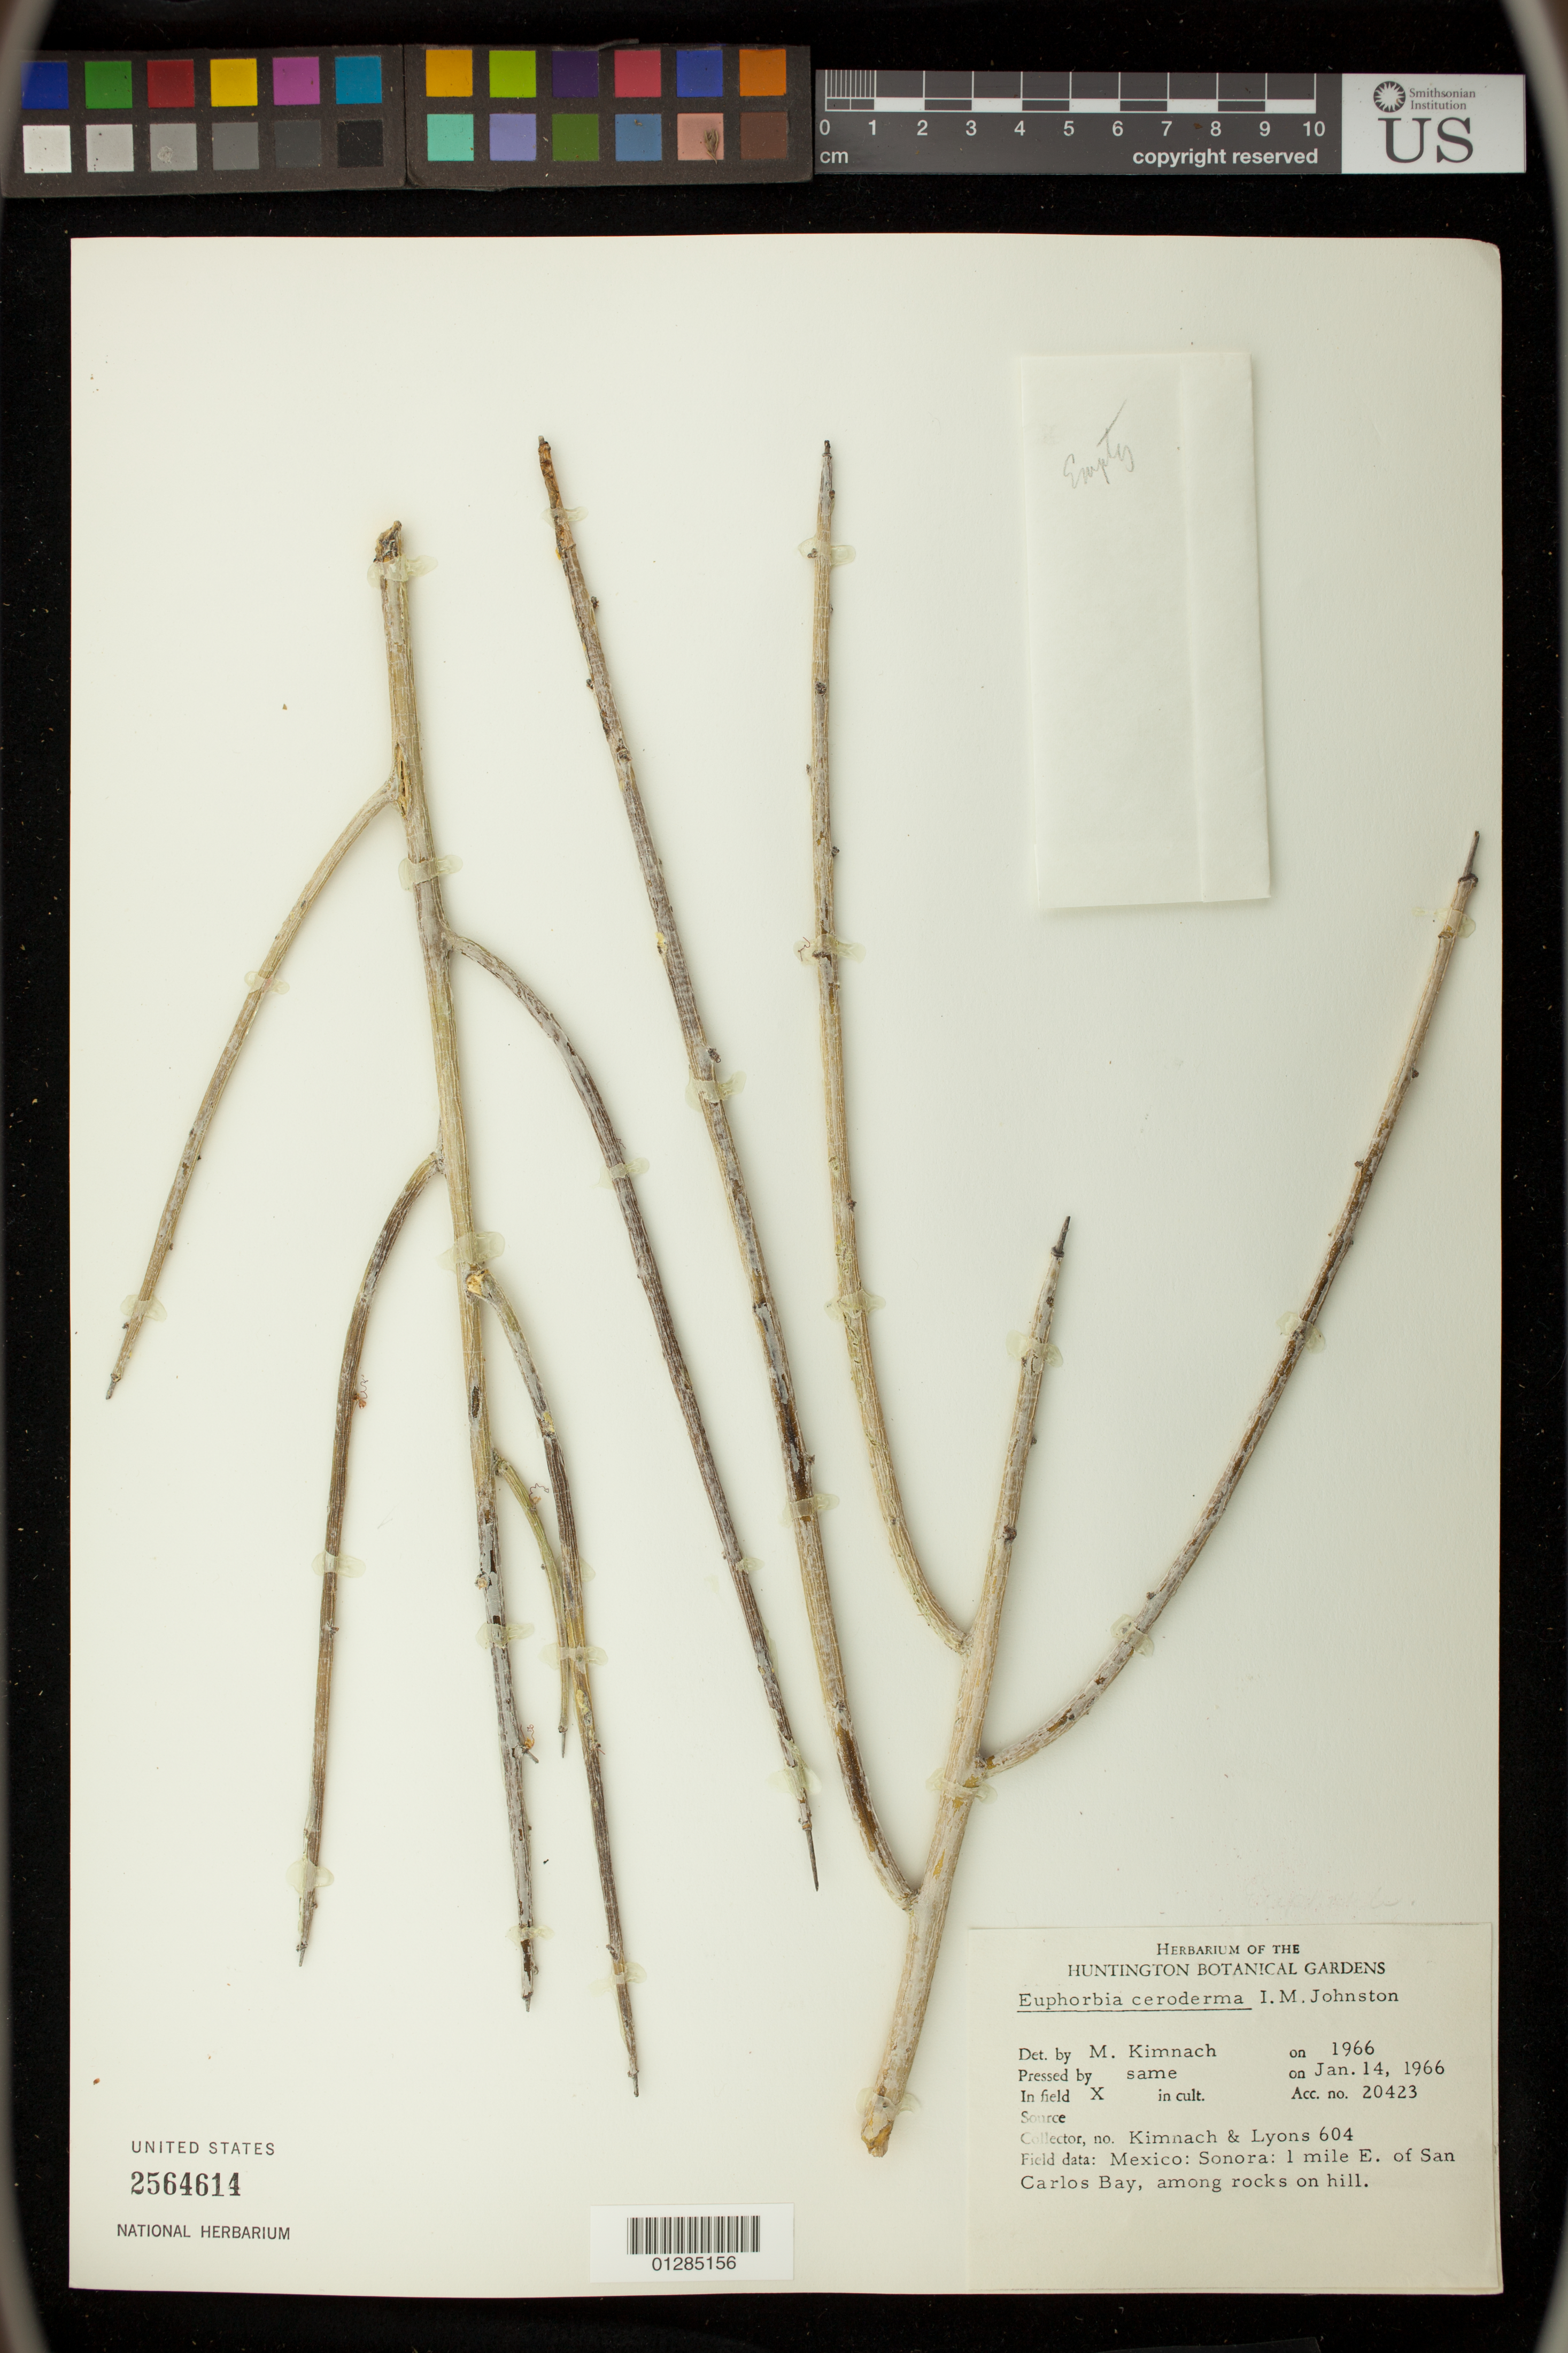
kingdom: Plantae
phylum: Tracheophyta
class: Magnoliopsida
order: Malpighiales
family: Euphorbiaceae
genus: Euphorbia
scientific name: Euphorbia ceroderma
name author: I.M. Johnst.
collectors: M. Kimnach & G. Lyons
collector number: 604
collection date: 1966-01-14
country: Mexico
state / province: Sonora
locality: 1 mile E. of San Carlos Bay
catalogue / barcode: US 2564614